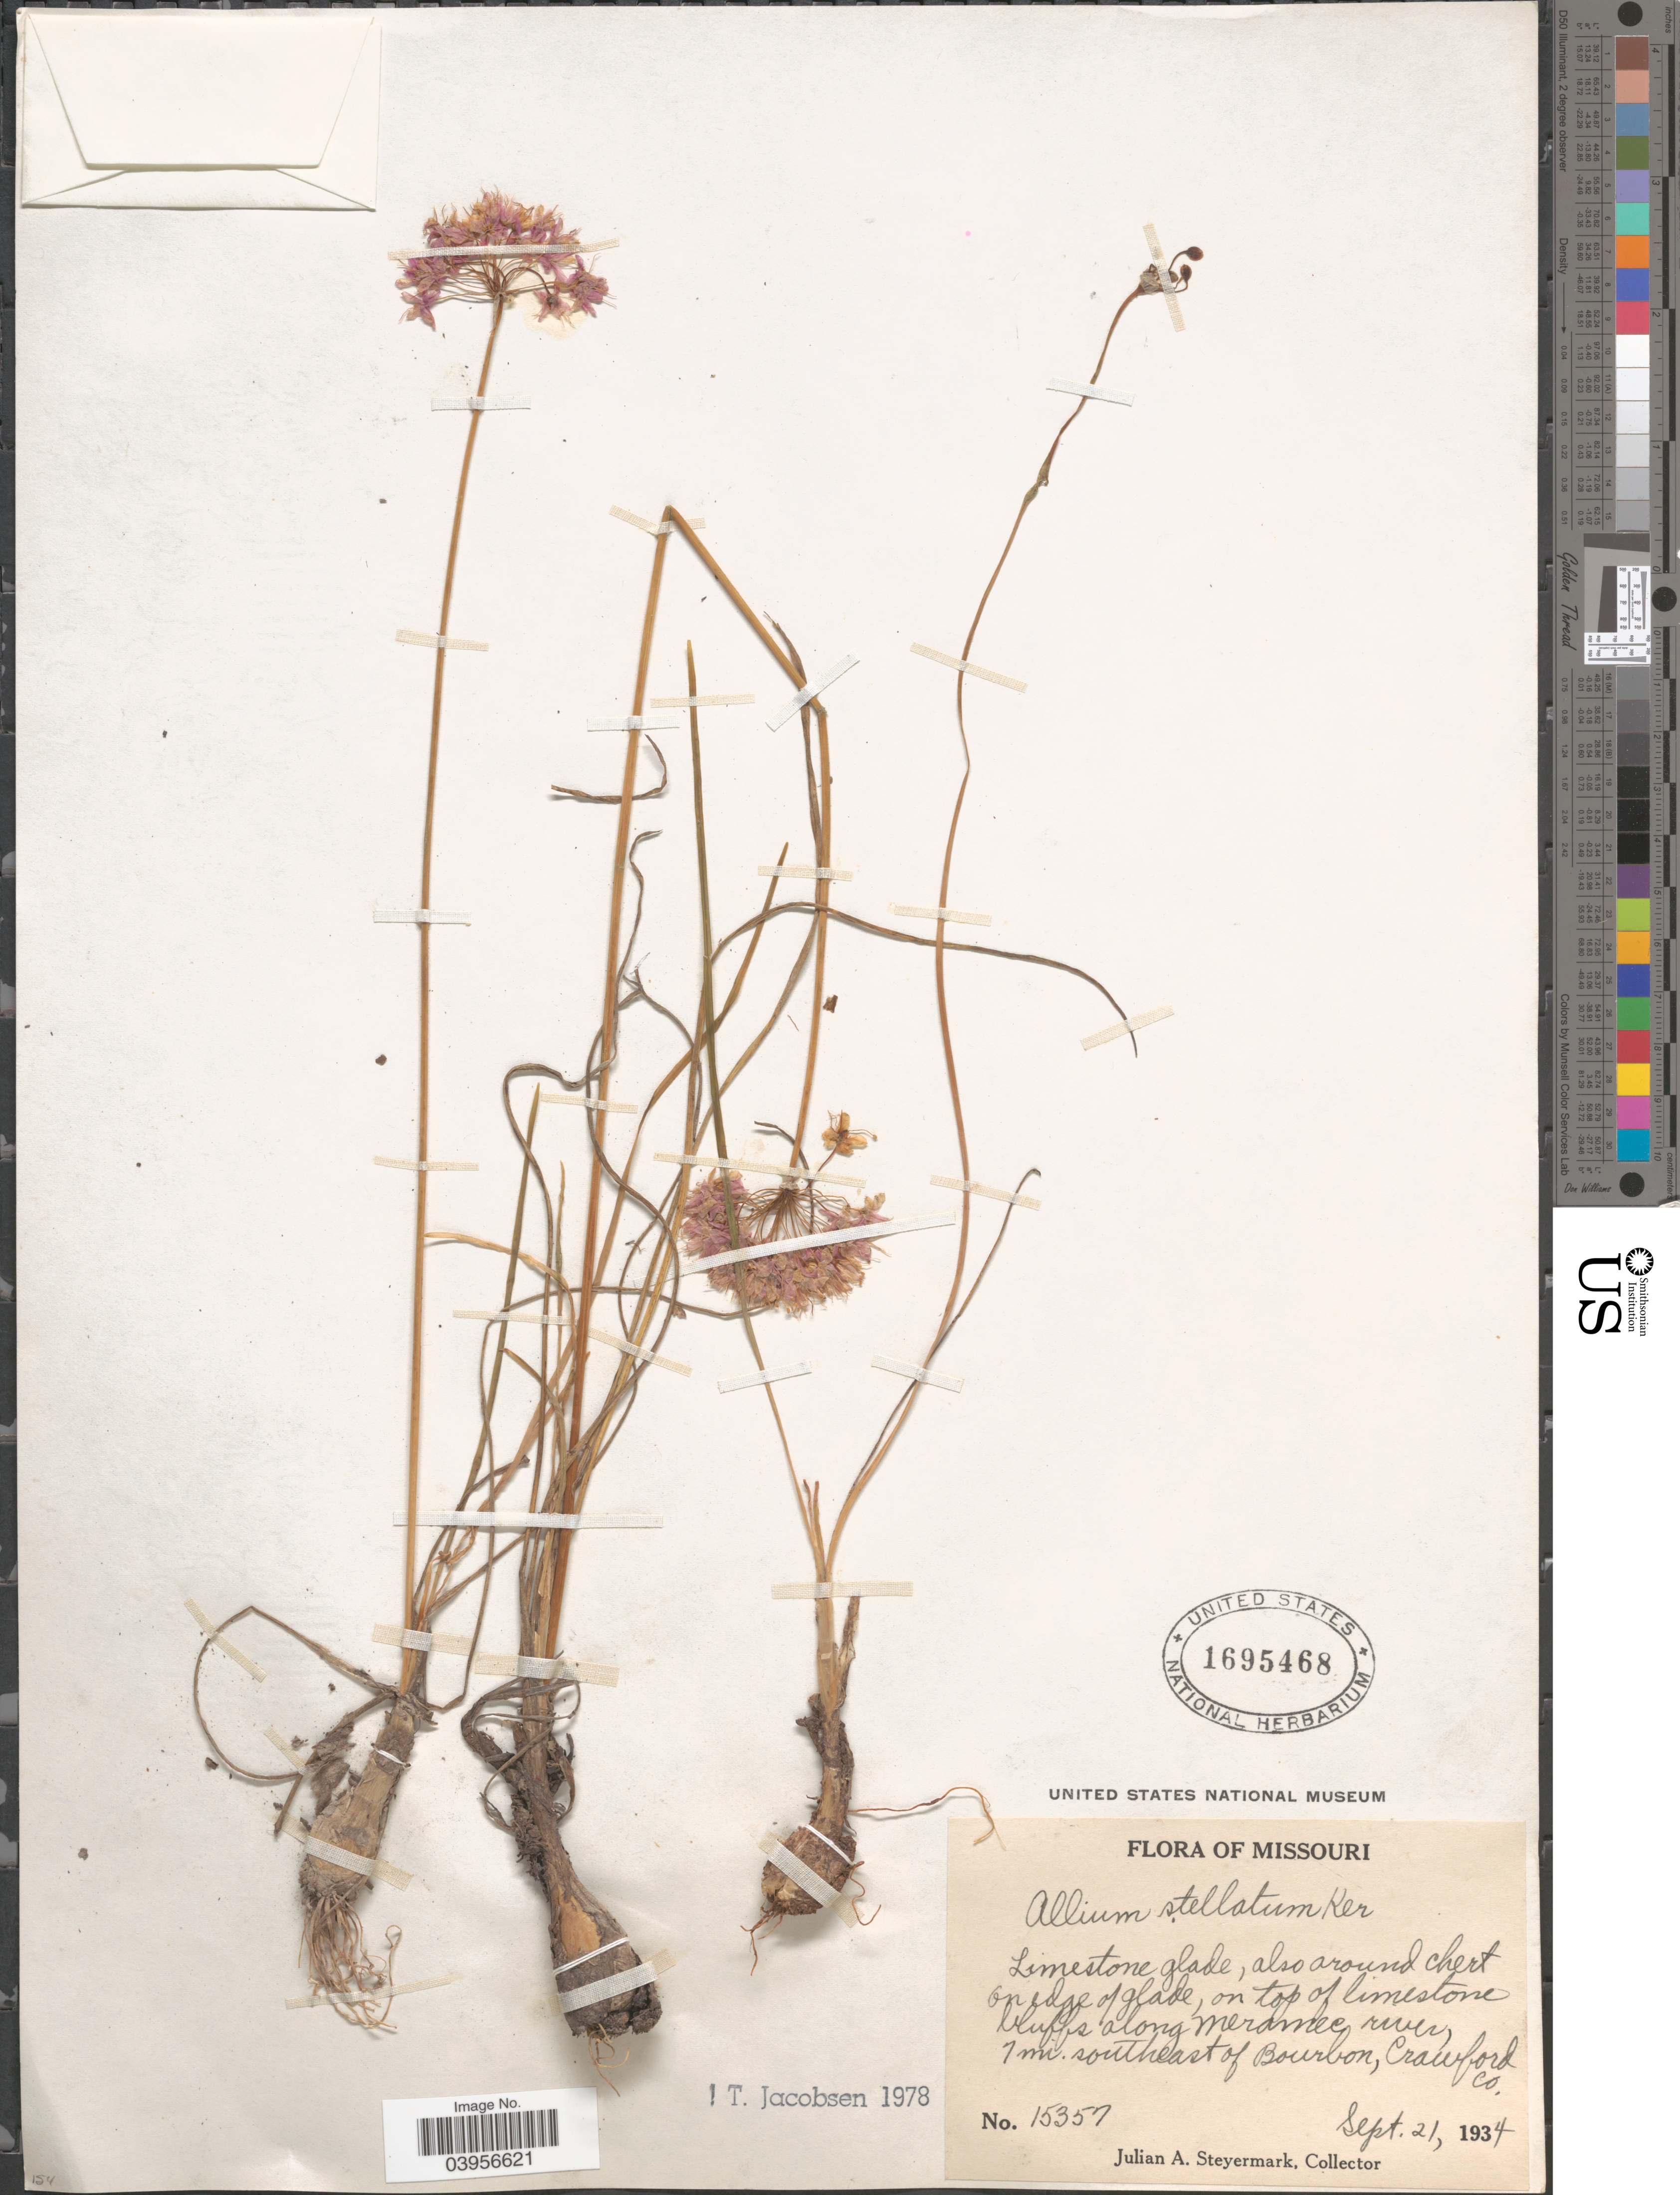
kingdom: Plantae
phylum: Tracheophyta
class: Liliopsida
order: Asparagales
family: Amaryllidaceae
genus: Allium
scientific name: Allium stellatum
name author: Nutt. ex Ker Gawl.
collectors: J. Steyermark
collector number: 15357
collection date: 1934-09-21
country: United States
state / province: Missouri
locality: Limestone glade, also around chert on edge of glade, on top of limestone bluffs along Meramec river, 7 mi. southeast of Bourbon, Crawford Co.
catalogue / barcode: US 1695468